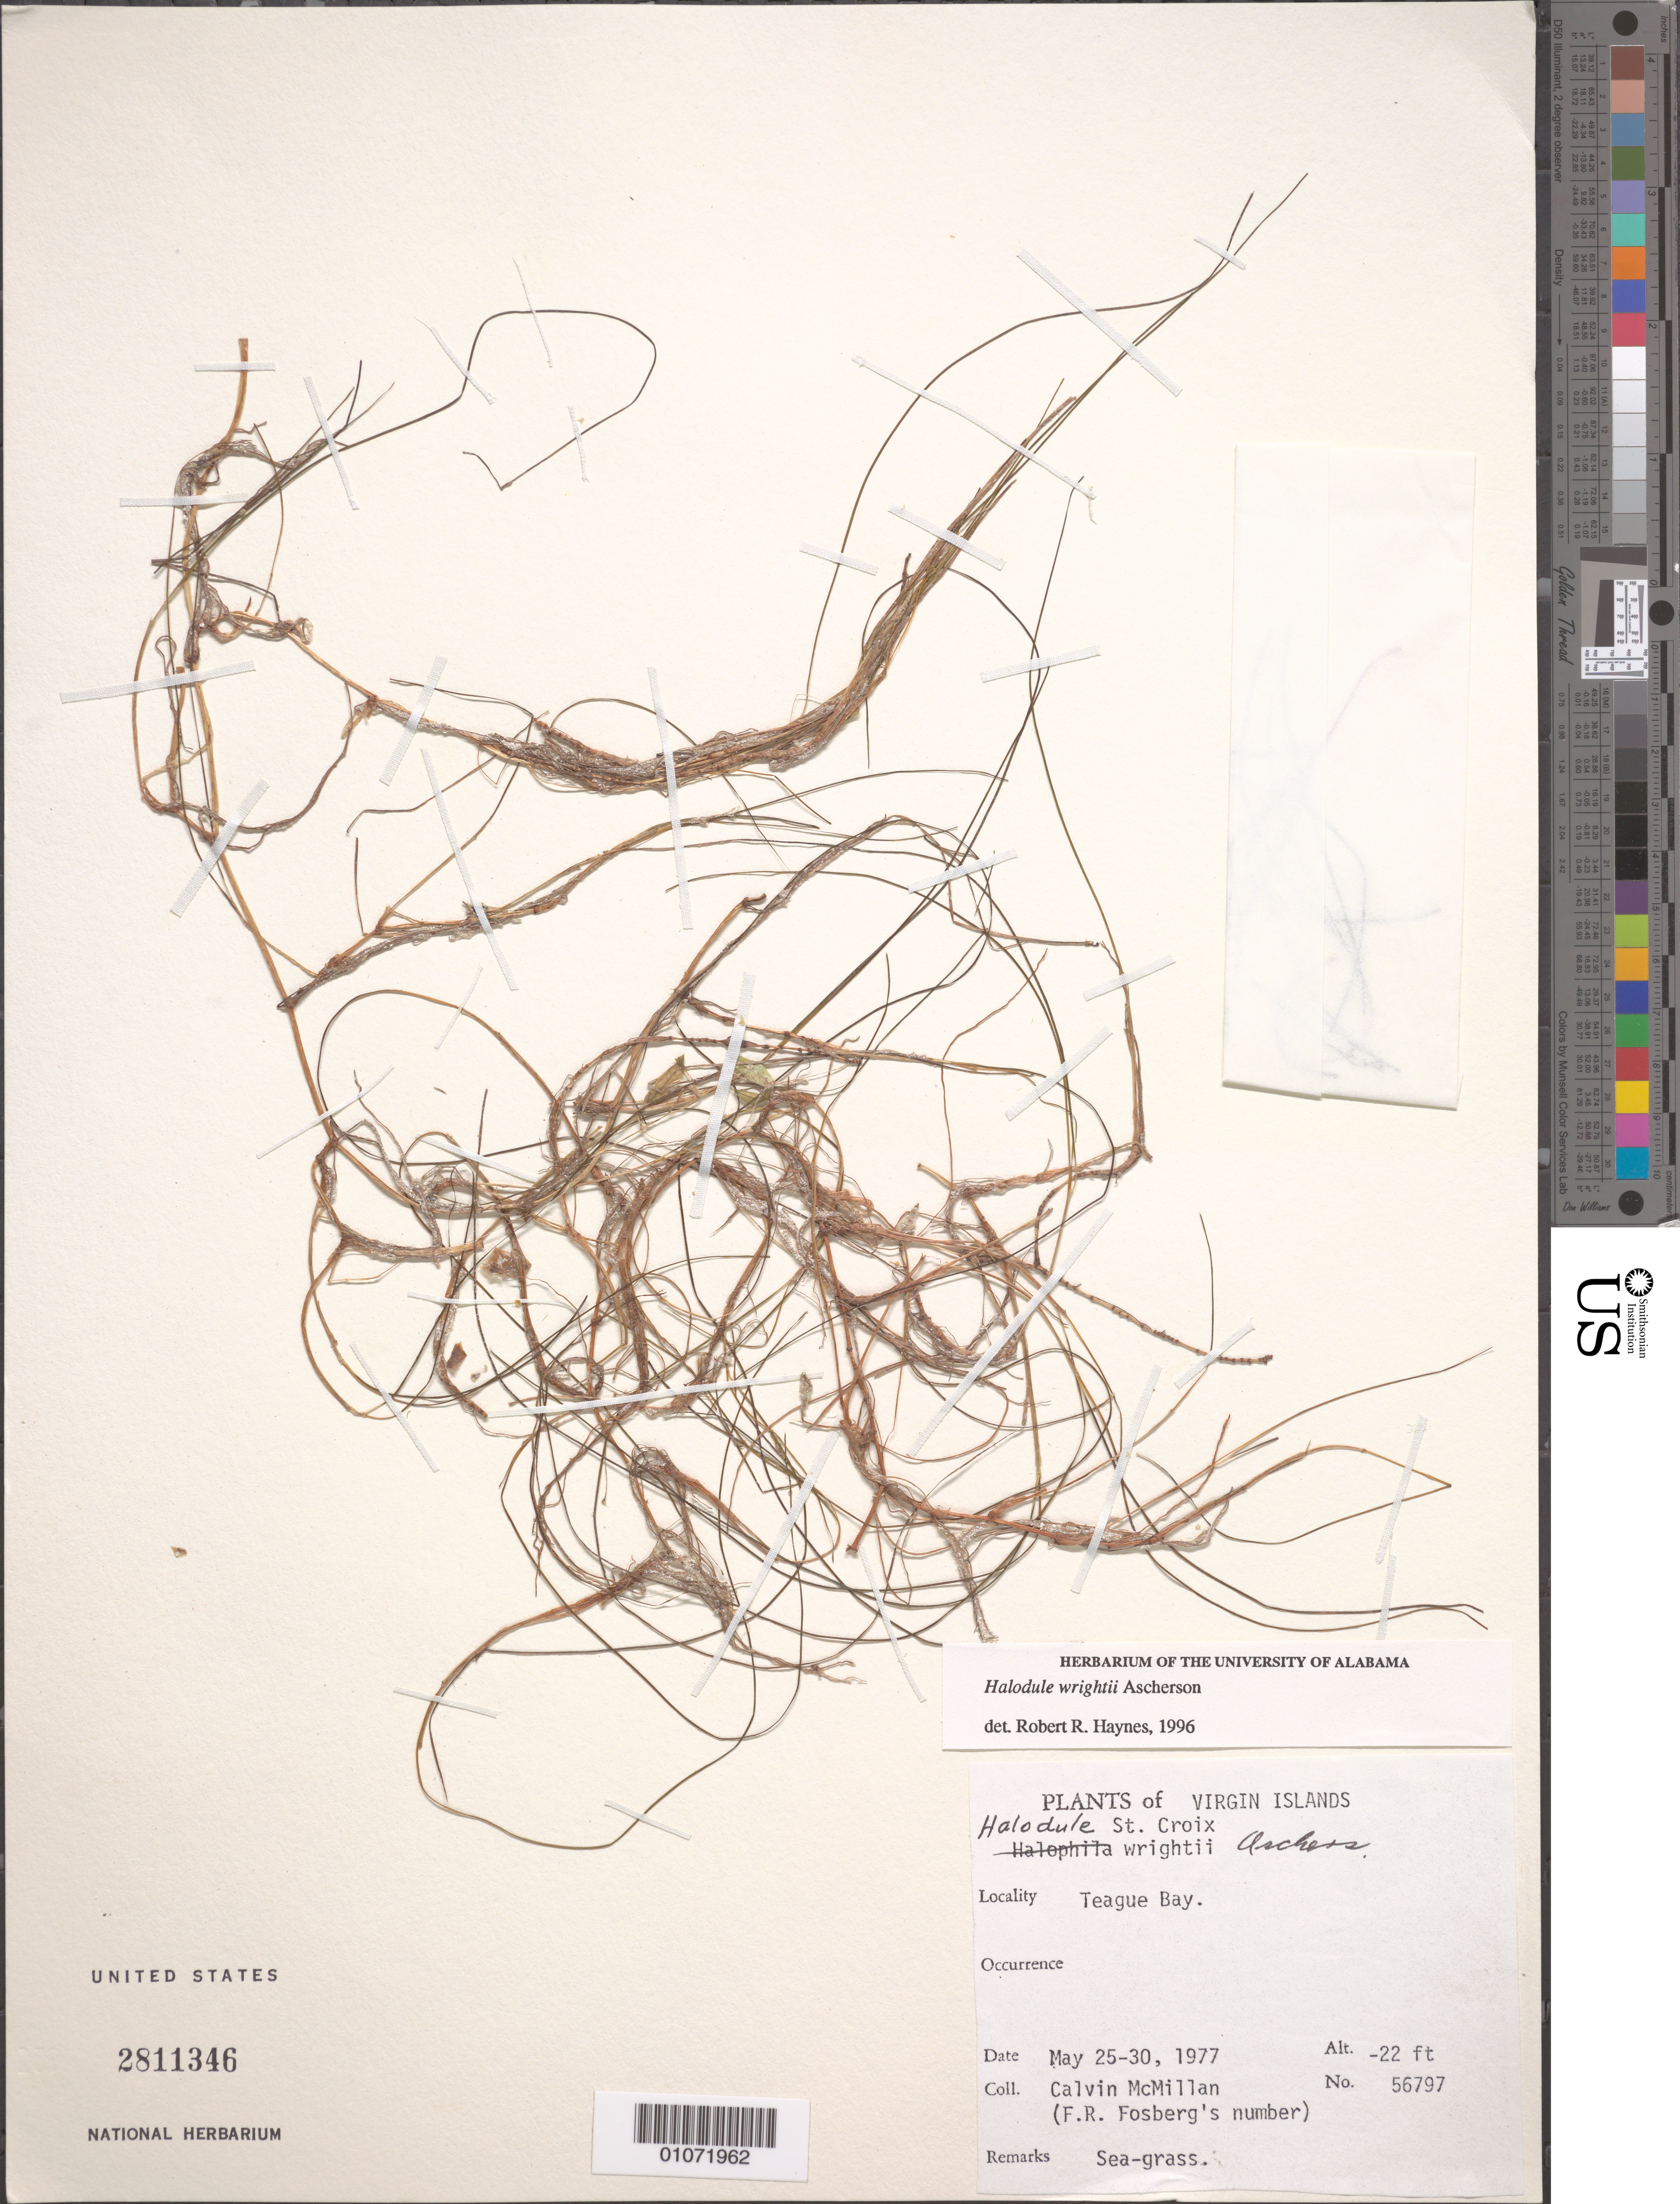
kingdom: Plantae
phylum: Tracheophyta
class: Liliopsida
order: Alismatales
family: Cymodoceaceae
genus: Halodule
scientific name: Halodule wrightii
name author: Asch.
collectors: C. McMillan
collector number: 56797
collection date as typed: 25 May 1977 to 30 May 1977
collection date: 1977-05-25/1977-05-30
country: U.S. Virgin Islands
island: St. Croix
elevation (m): -7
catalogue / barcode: US 2811346